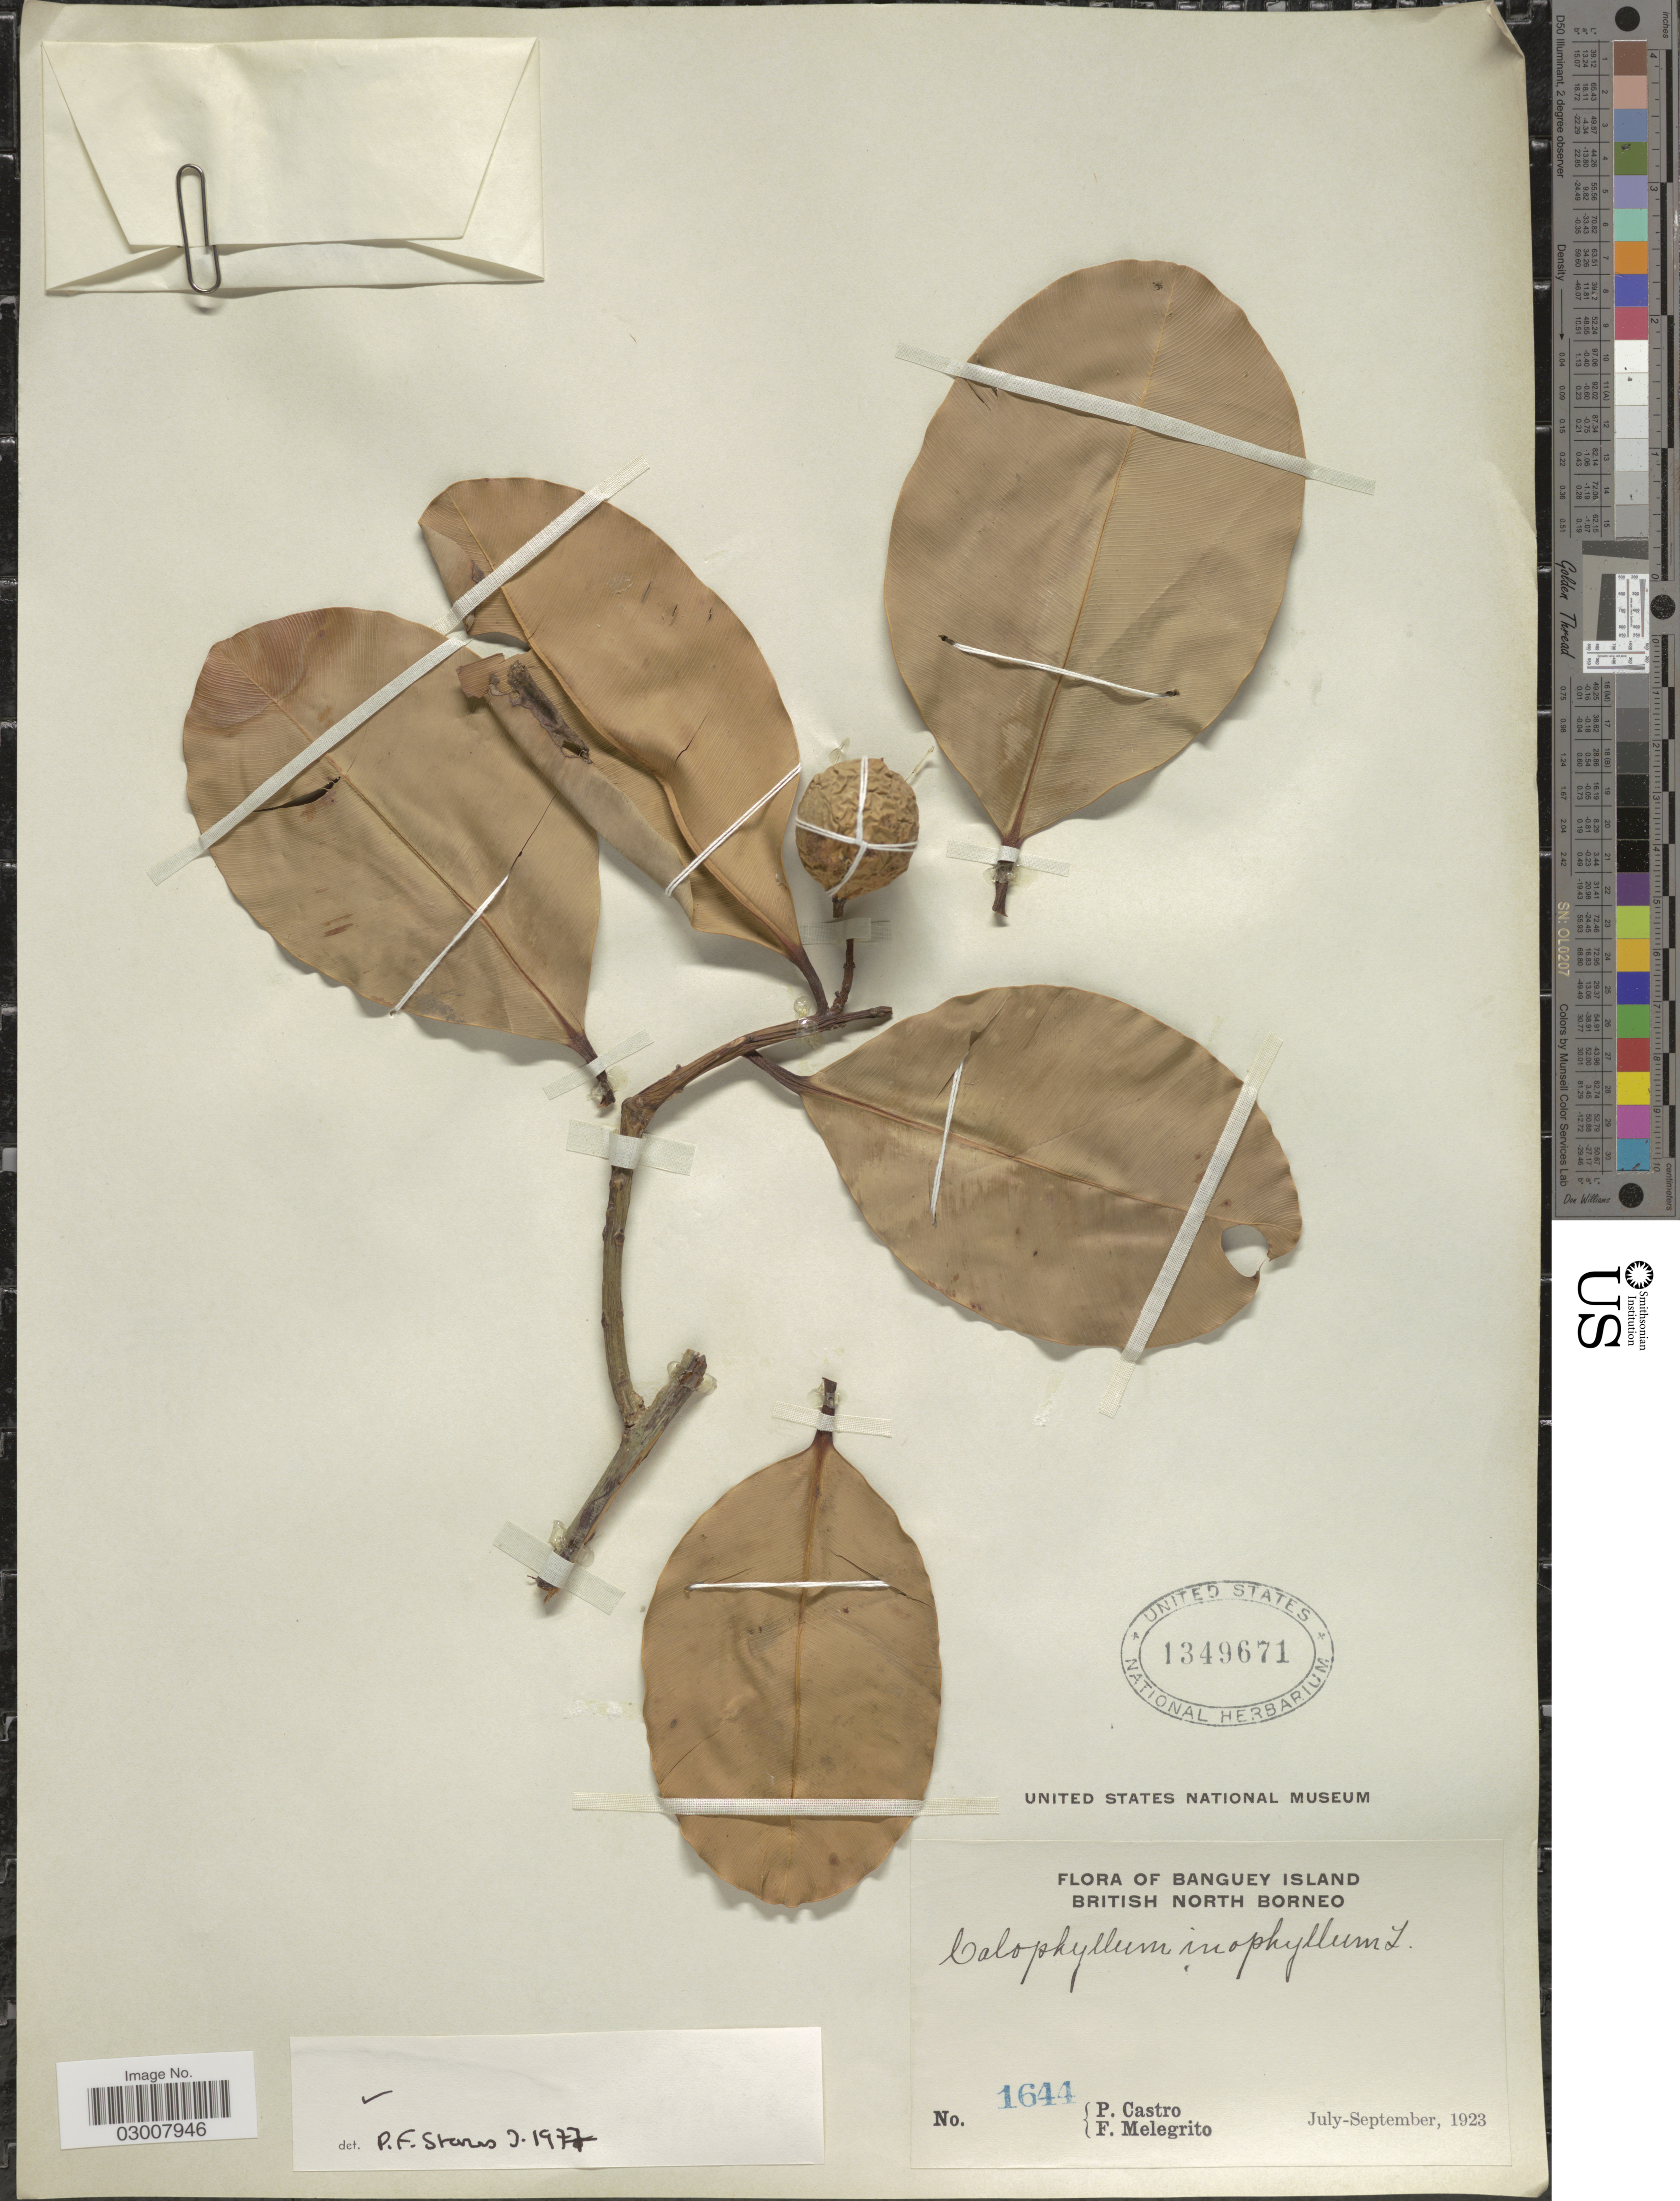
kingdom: Plantae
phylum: Tracheophyta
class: Magnoliopsida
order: Malpighiales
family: Calophyllaceae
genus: Calophyllum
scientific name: Calophyllum inophyllum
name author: L.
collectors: P. Castro & F. Melegrito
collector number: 1644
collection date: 1923-07/1923-09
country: Malaysia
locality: Banguey Island, British North Borneo.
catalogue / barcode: US 1349671